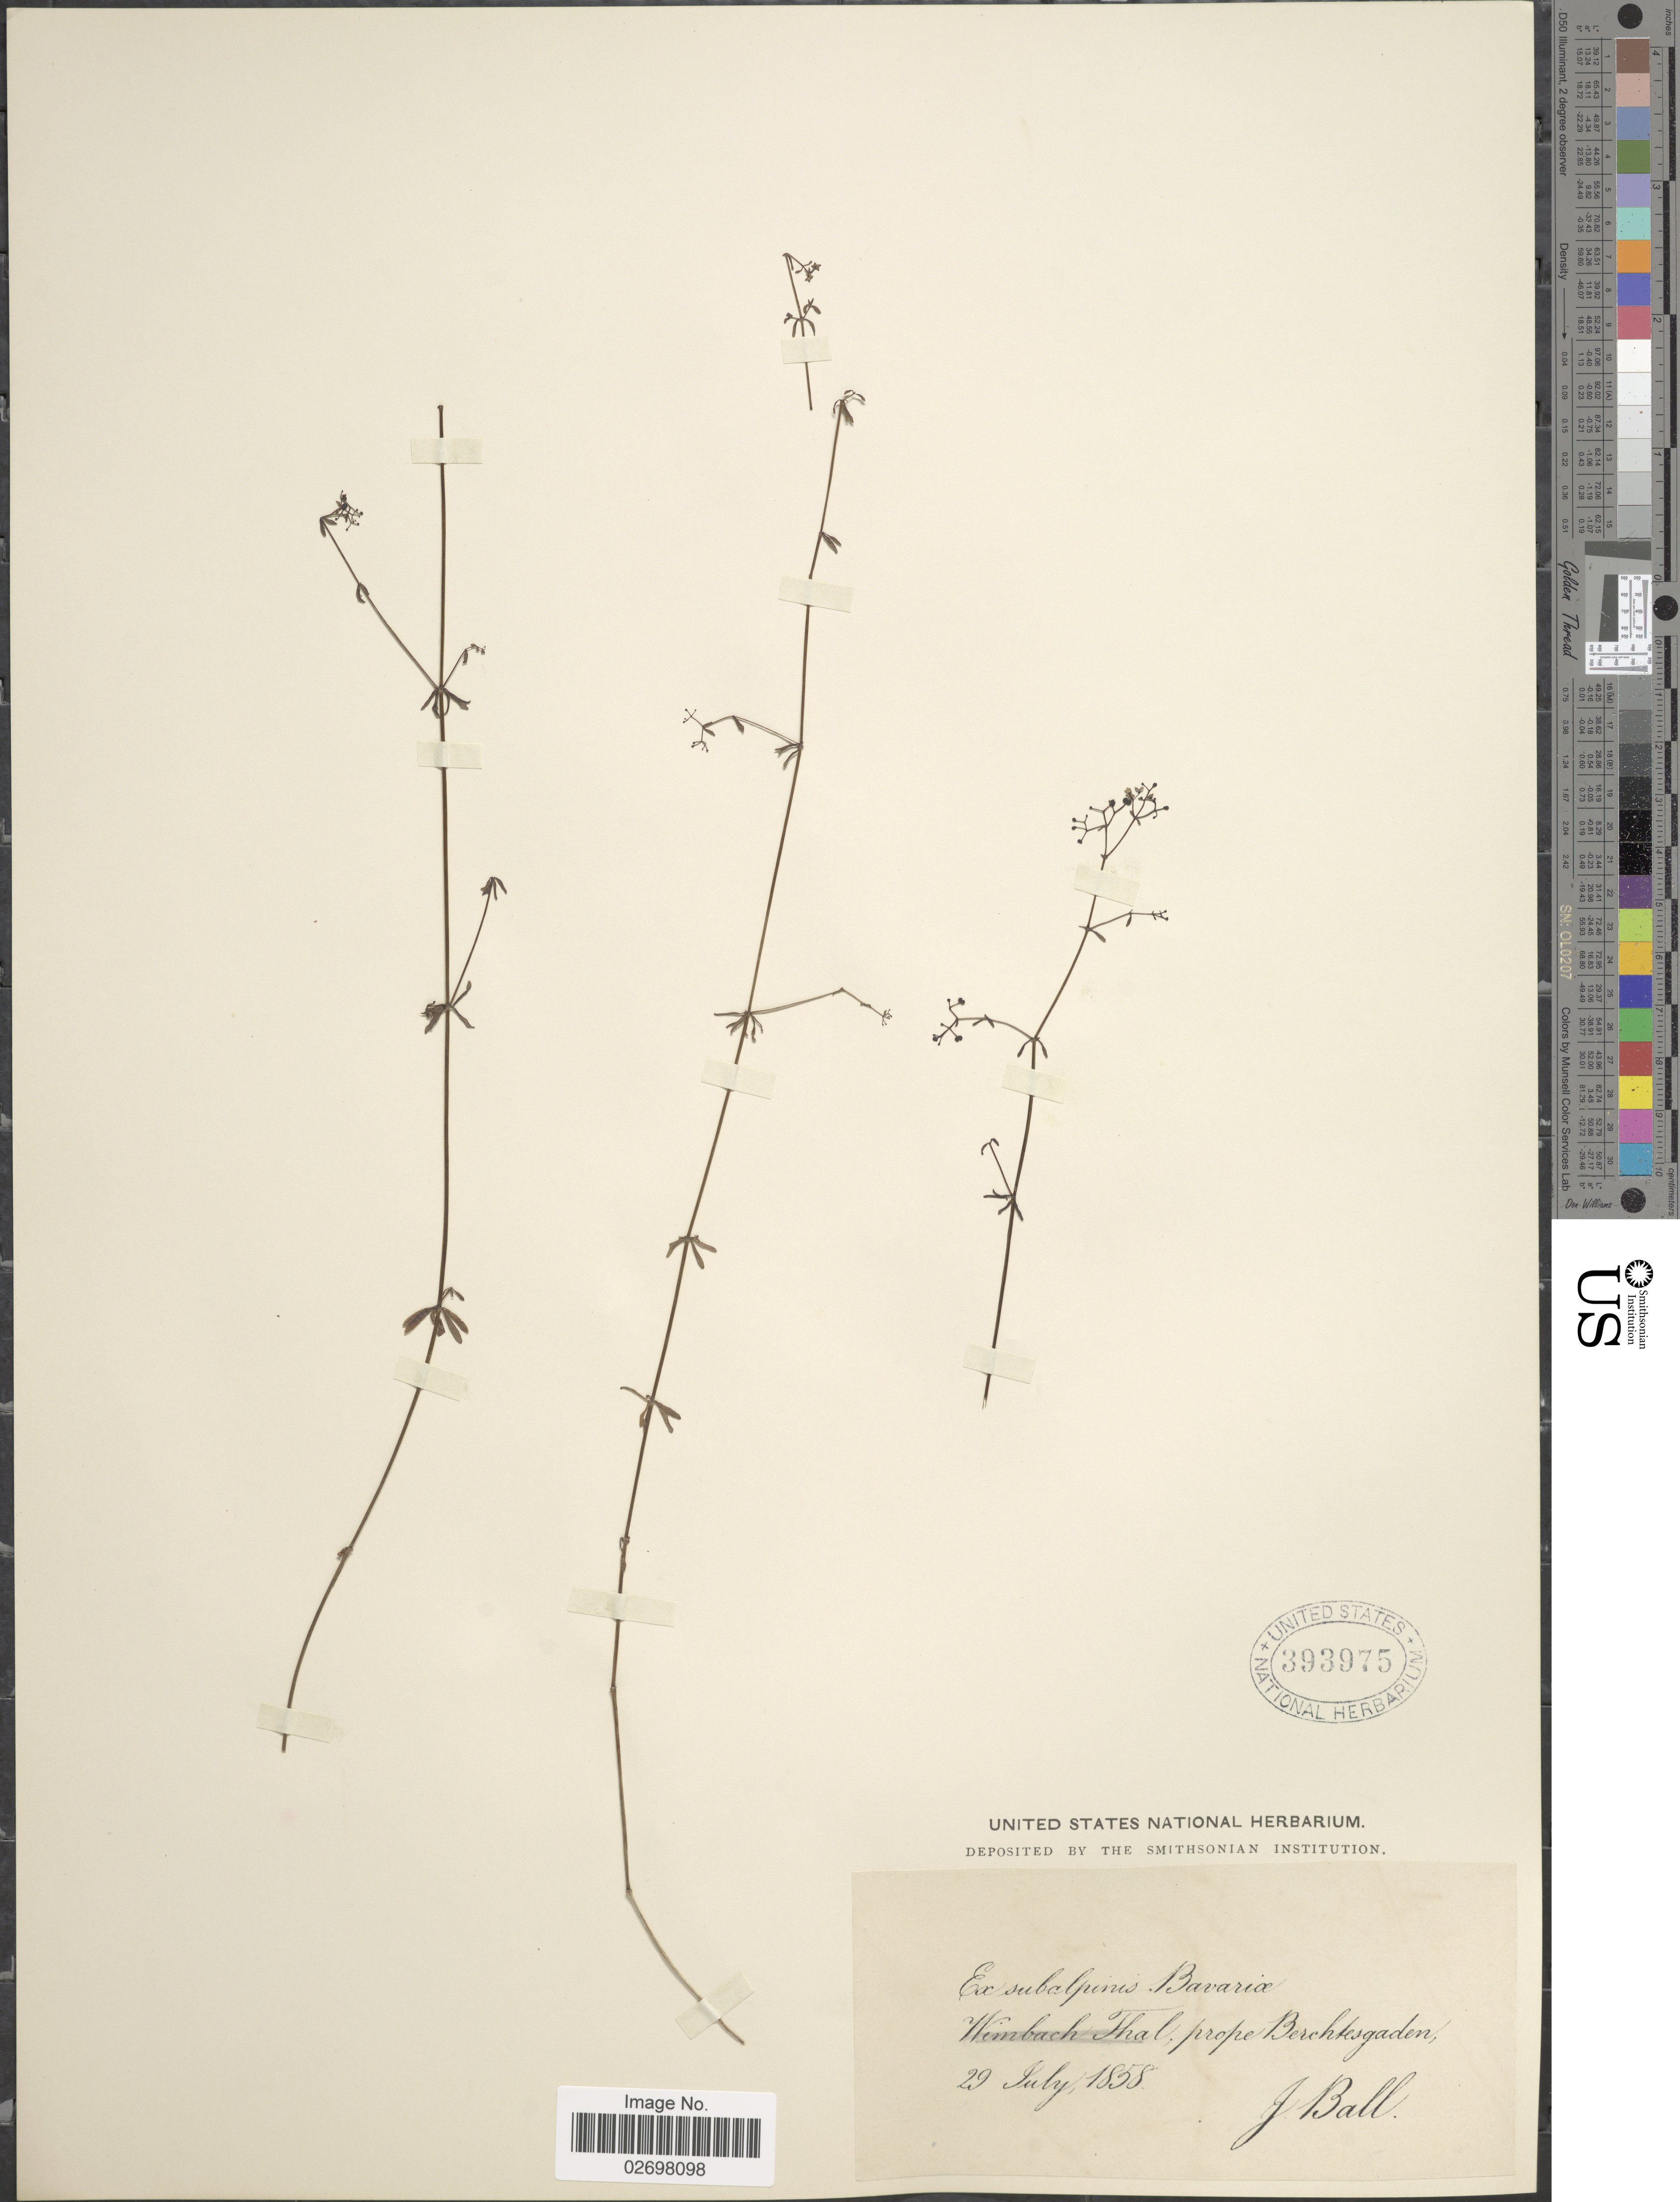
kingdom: Plantae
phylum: Tracheophyta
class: Magnoliopsida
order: Gentianales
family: Rubiaceae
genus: Galium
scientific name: Galium sp.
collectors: J. Ball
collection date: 1858-07-29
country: Germany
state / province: Bayern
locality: Subalpinis Bavariæ, prope Berchtesgaden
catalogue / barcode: US 393975